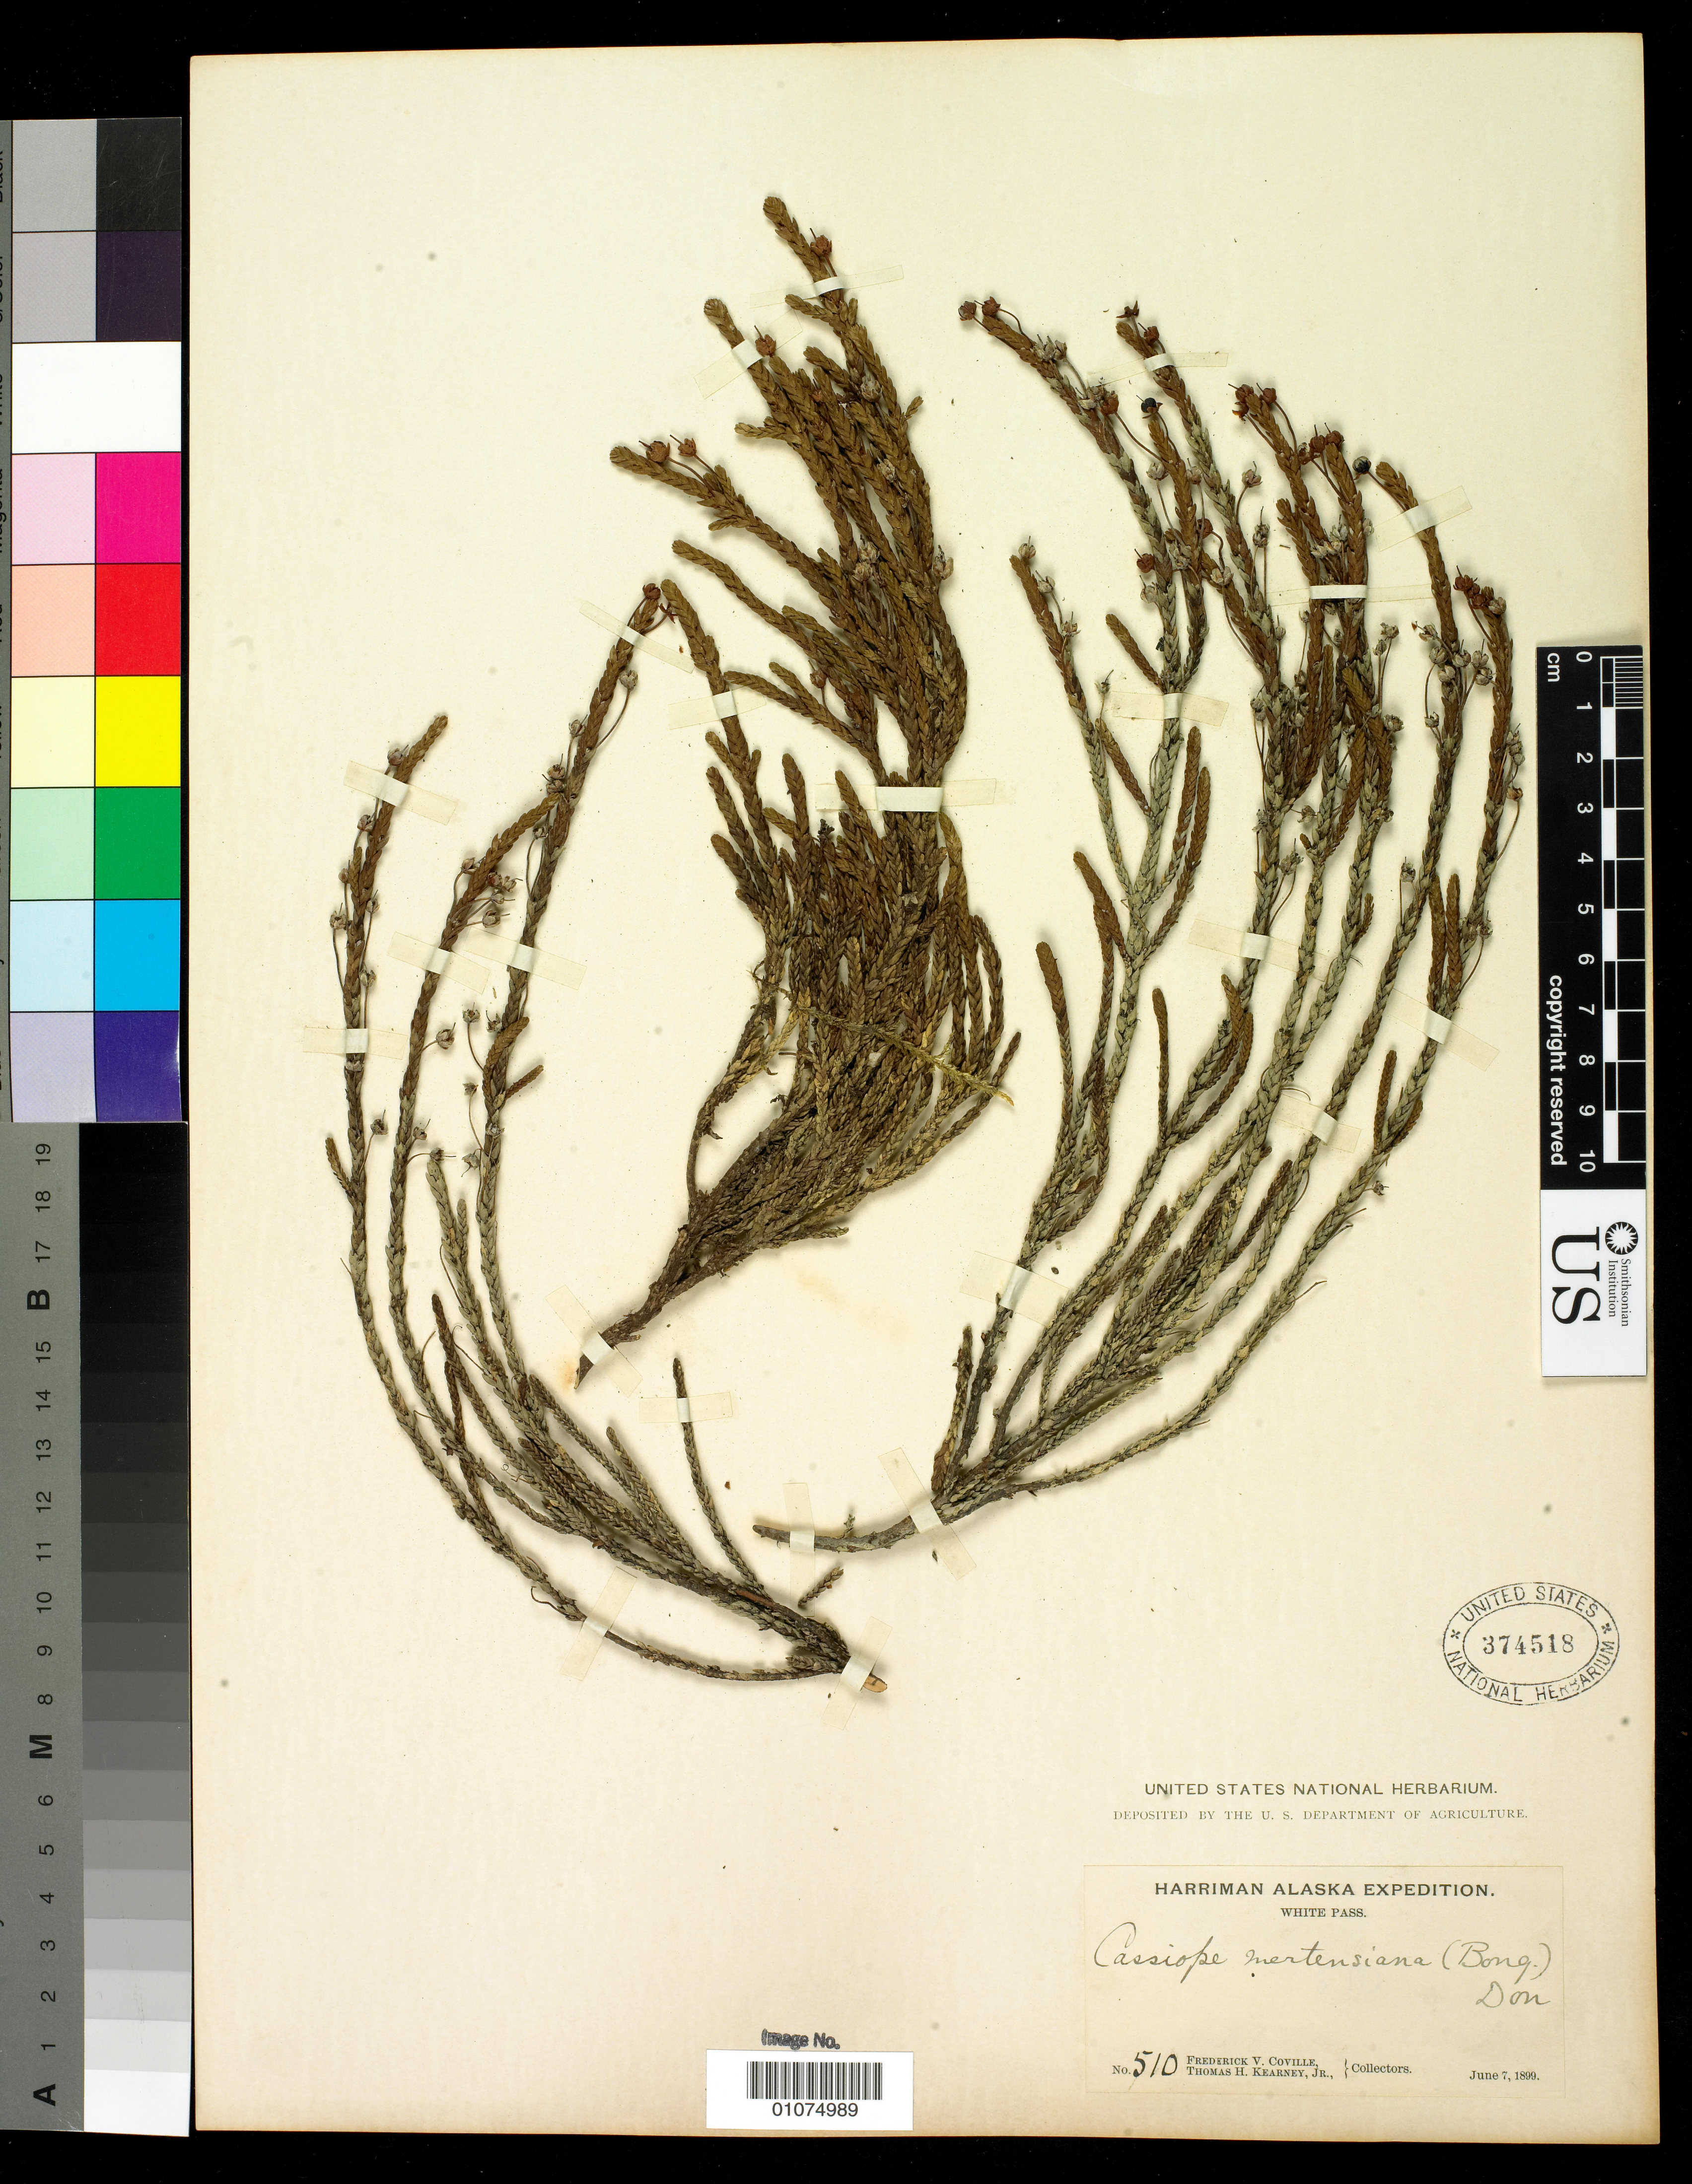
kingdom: Plantae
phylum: Tracheophyta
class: Magnoliopsida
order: Ericales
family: Ericaceae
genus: Cassiope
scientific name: Cassiope mertensiana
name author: (Bong.) G. Don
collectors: F. V. Coville & T. H. Kearney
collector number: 510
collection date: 1899-06-07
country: United States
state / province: Alaska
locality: White Pass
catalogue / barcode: US 374518